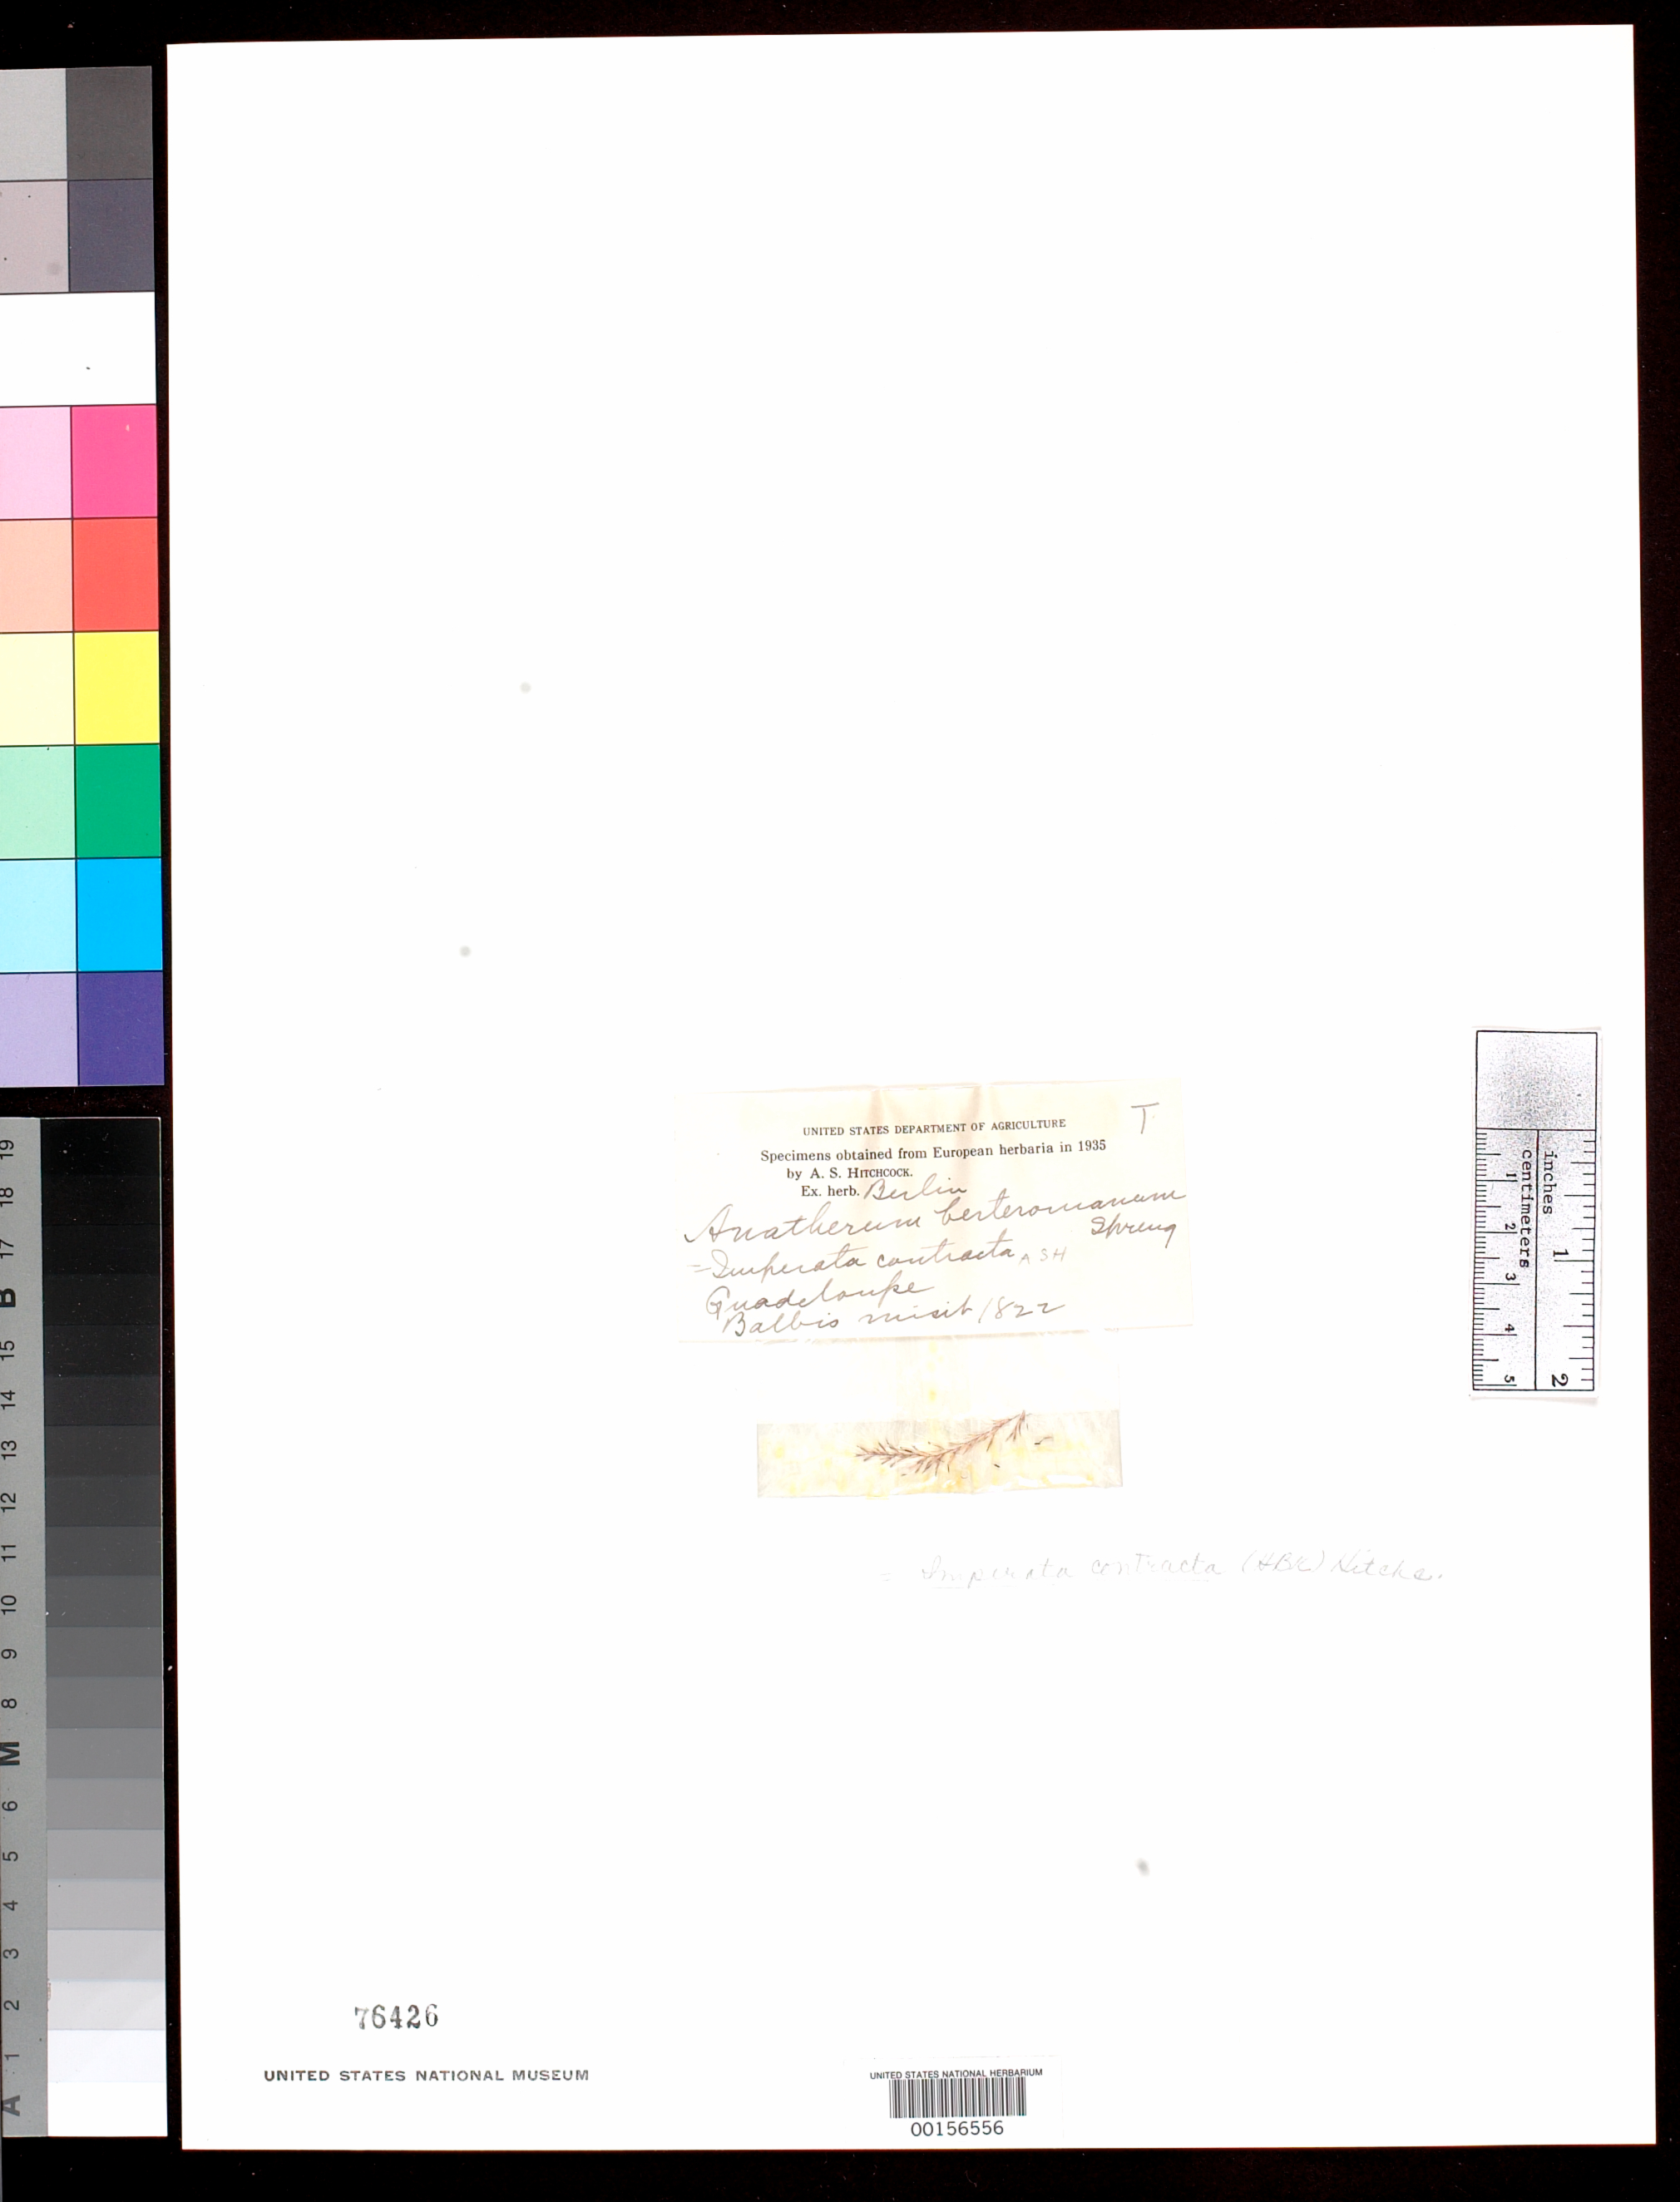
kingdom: Plantae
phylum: Tracheophyta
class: Liliopsida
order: Poales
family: Poaceae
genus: Anatherum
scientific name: Anatherum berteroanum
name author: Spreng. ex Schult. in Roem. & Schult.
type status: Syntype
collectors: C. L. G. Bertero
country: Guadeloupe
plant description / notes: Fragmentary material (infl. fragment.) of type specimen ex herb. Berlin, "Balbis misit 1822".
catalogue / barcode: US 76426